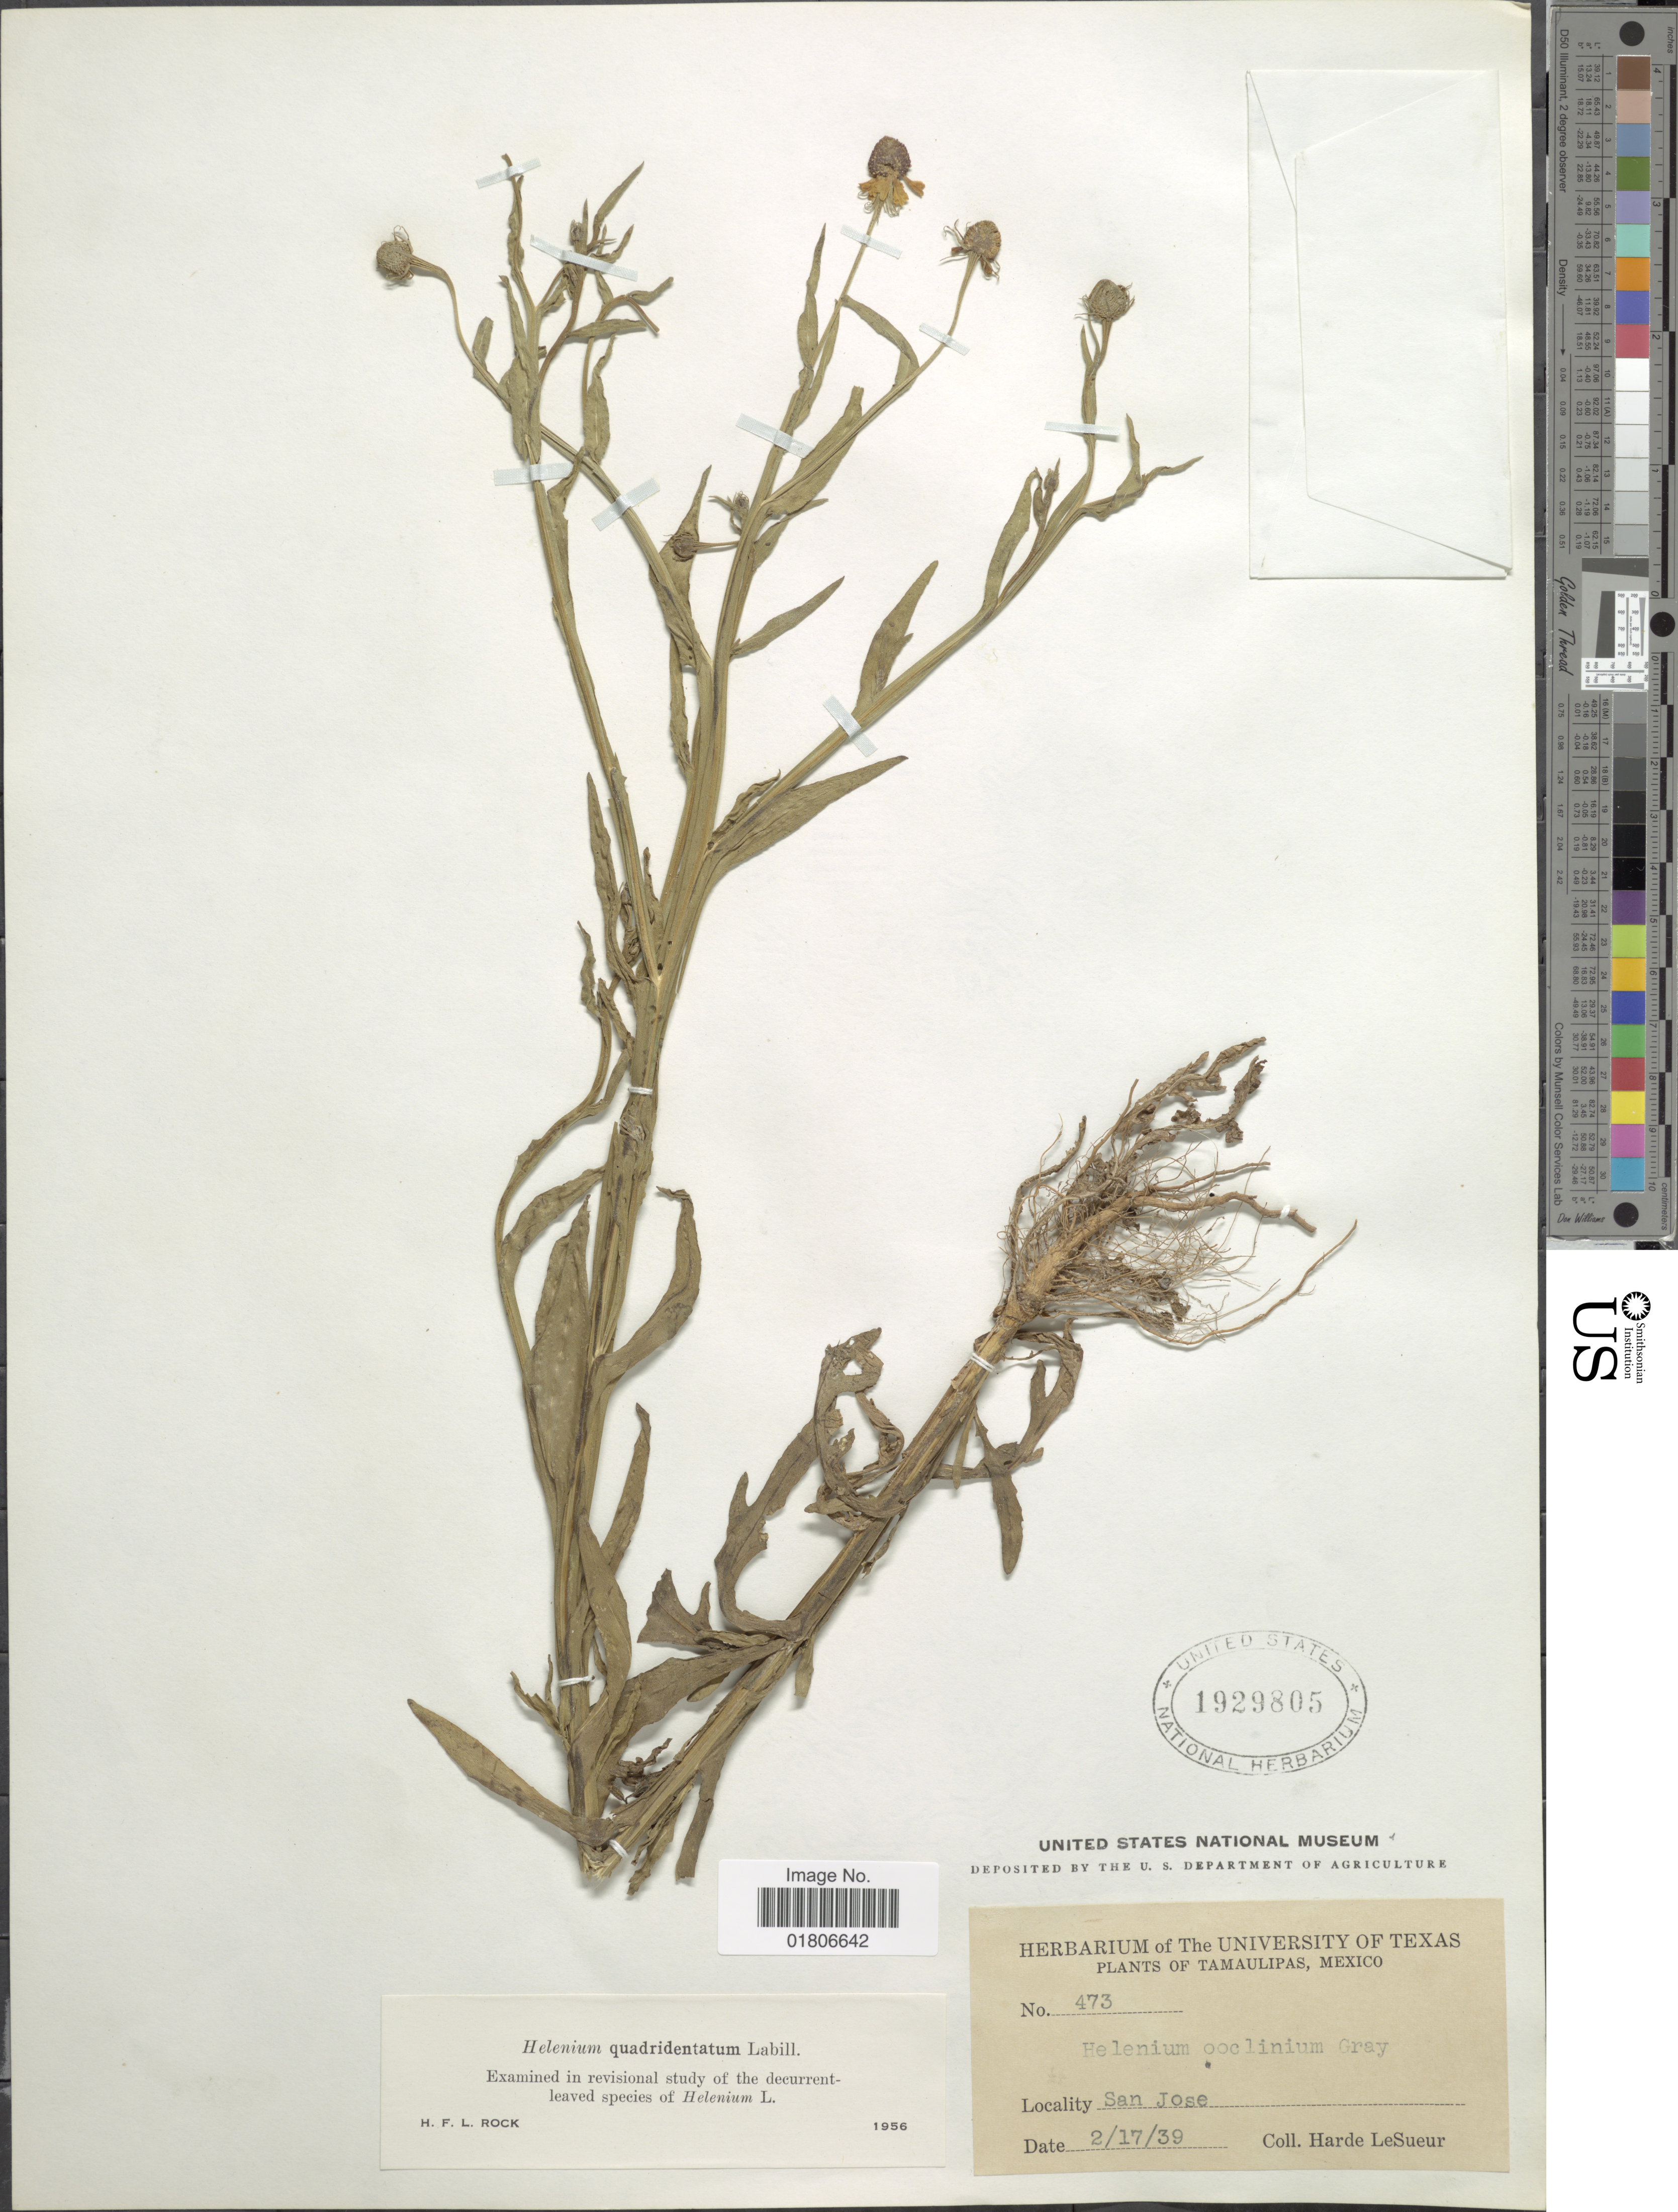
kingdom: Plantae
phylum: Tracheophyta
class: Magnoliopsida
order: Asterales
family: Asteraceae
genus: Helenium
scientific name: Helenium quadridentatum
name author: Labill.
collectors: H. LeSueur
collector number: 473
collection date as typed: Transcribed d/m/y: 17/2/39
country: Mexico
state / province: Tamaulipas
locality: San Jose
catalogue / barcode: US 1929805